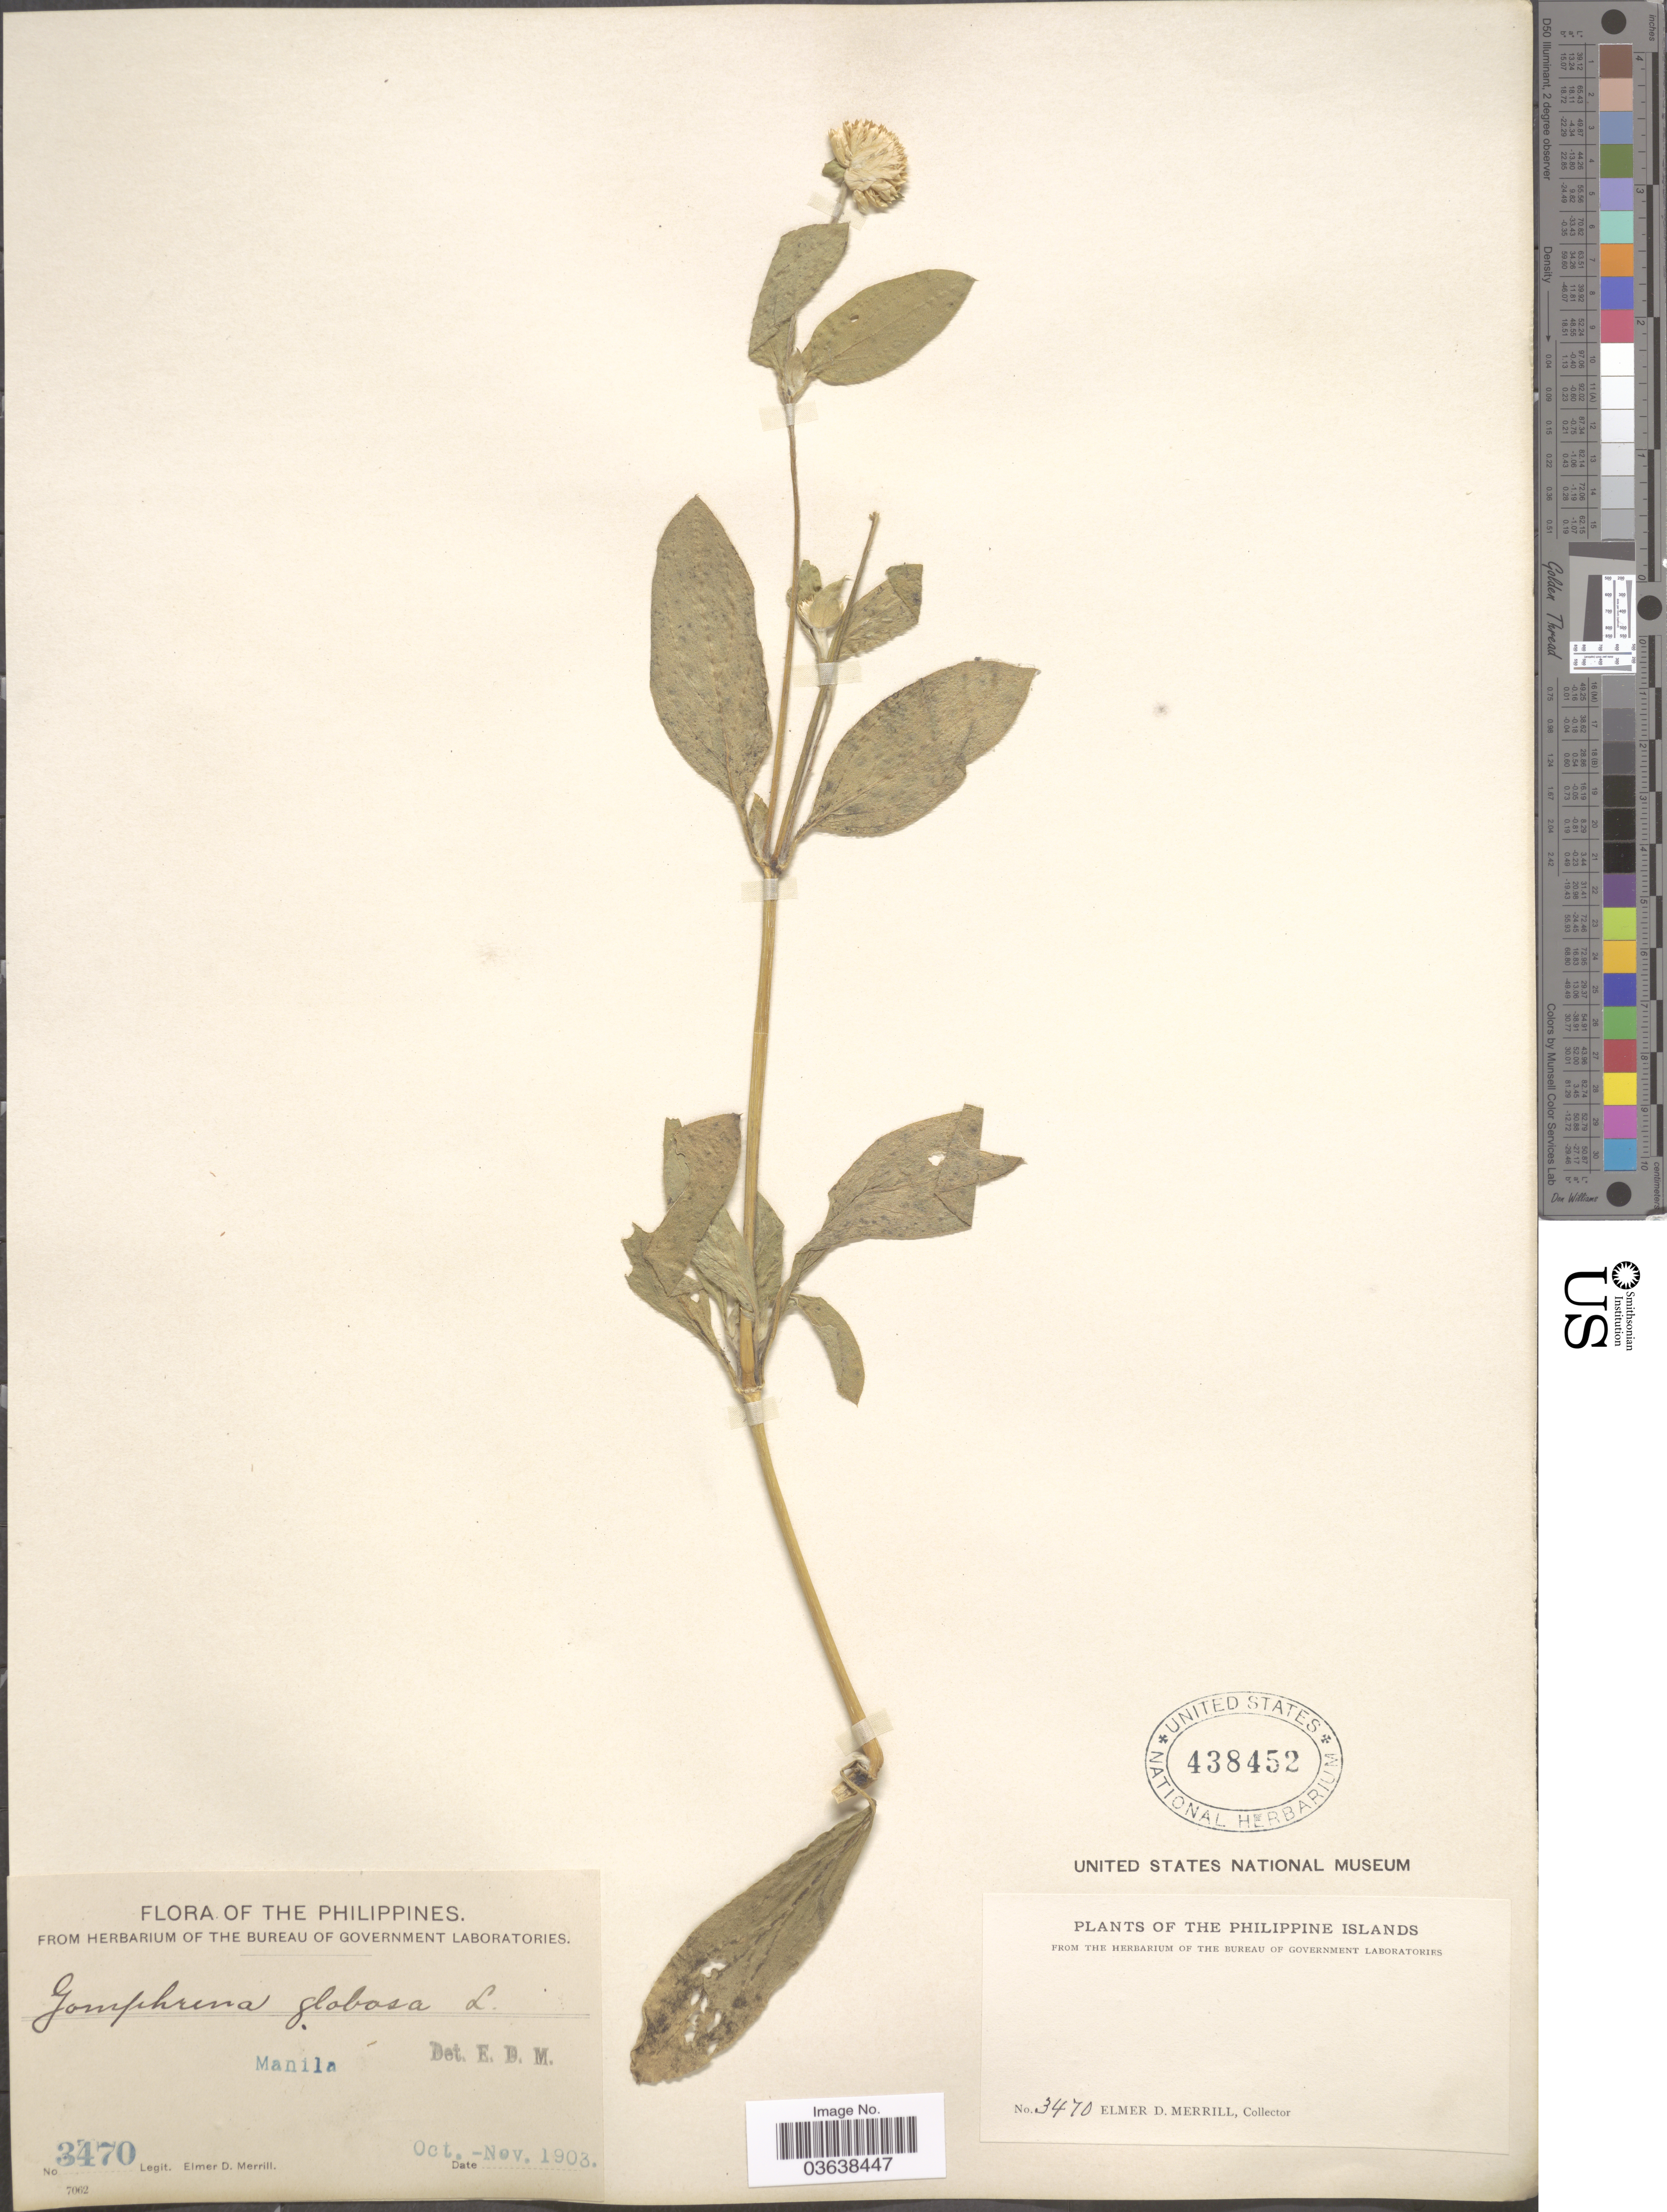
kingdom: Plantae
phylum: Tracheophyta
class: Magnoliopsida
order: Caryophyllales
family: Amaranthaceae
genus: Gomphrena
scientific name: Gomphrena globosa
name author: L.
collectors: E. D. Merrill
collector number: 3470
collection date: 1903-10/1903-11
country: Philippines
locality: Manila.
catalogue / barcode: US 438452